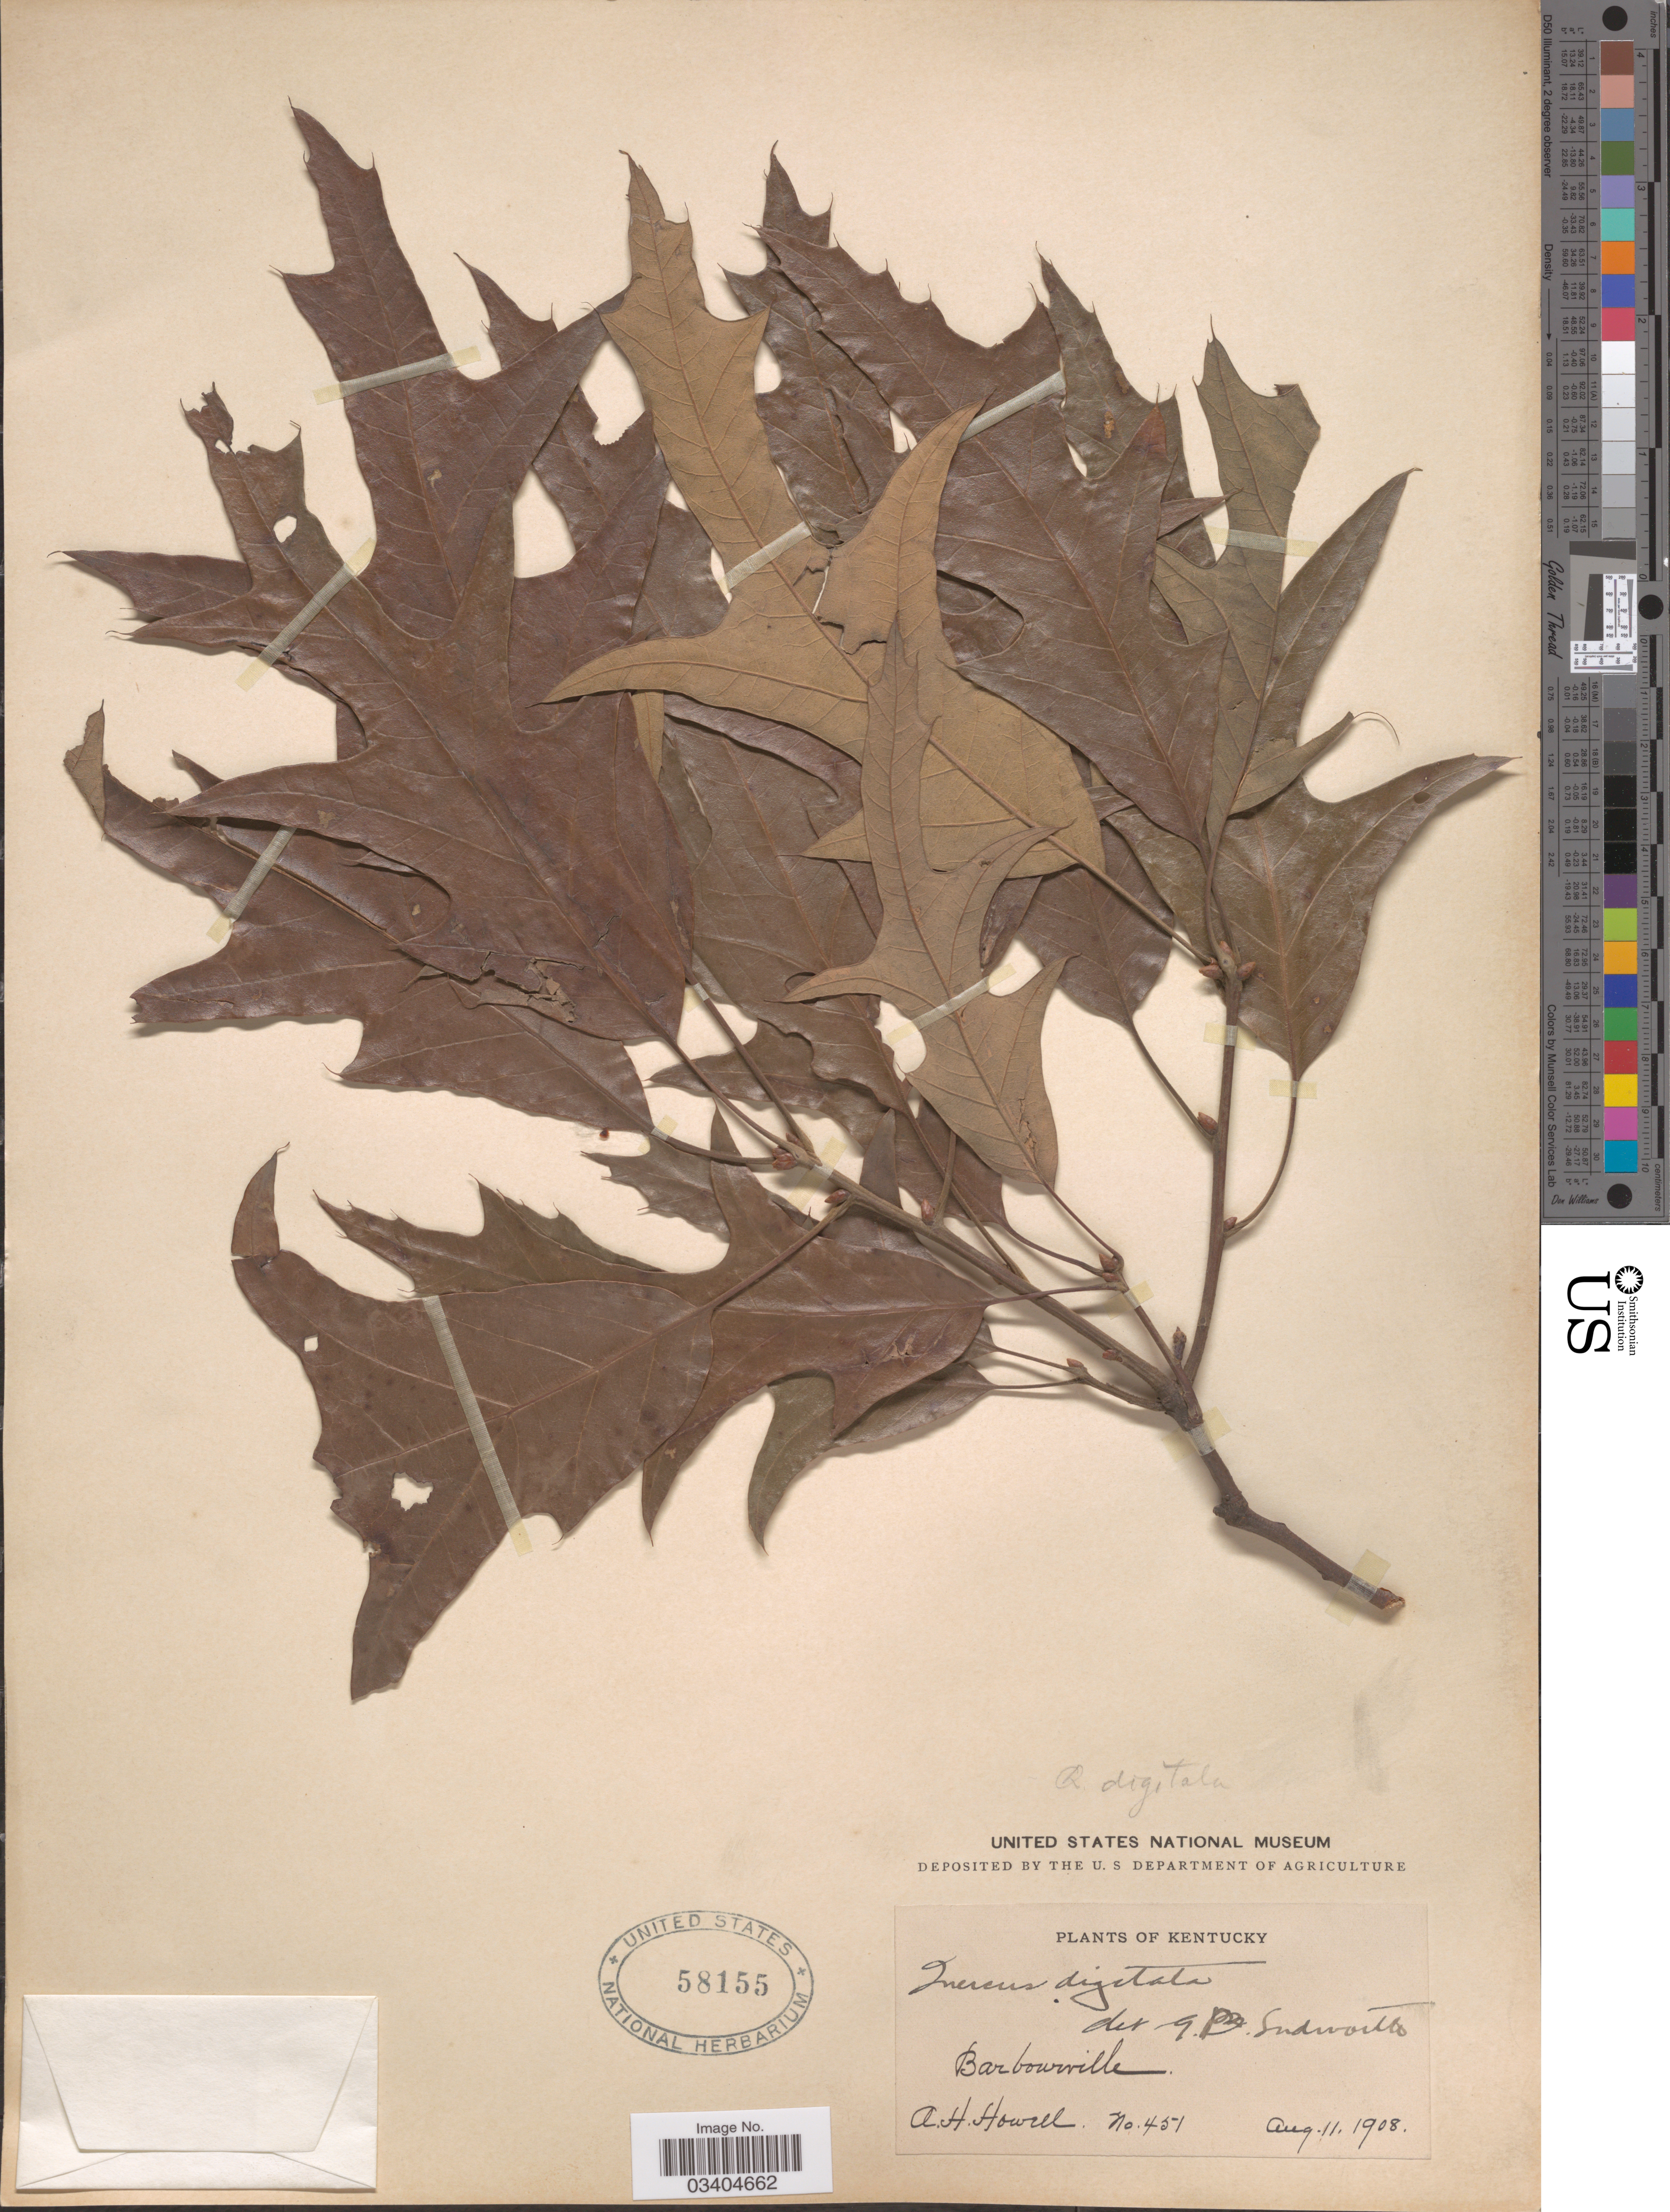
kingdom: Plantae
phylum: Tracheophyta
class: Magnoliopsida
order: Fagales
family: Fagaceae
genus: Quercus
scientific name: Quercus falcata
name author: Michx.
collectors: A. Howell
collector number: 451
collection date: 1908-08-11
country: United States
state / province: Kentucky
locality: Barbourville.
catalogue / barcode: US 58155